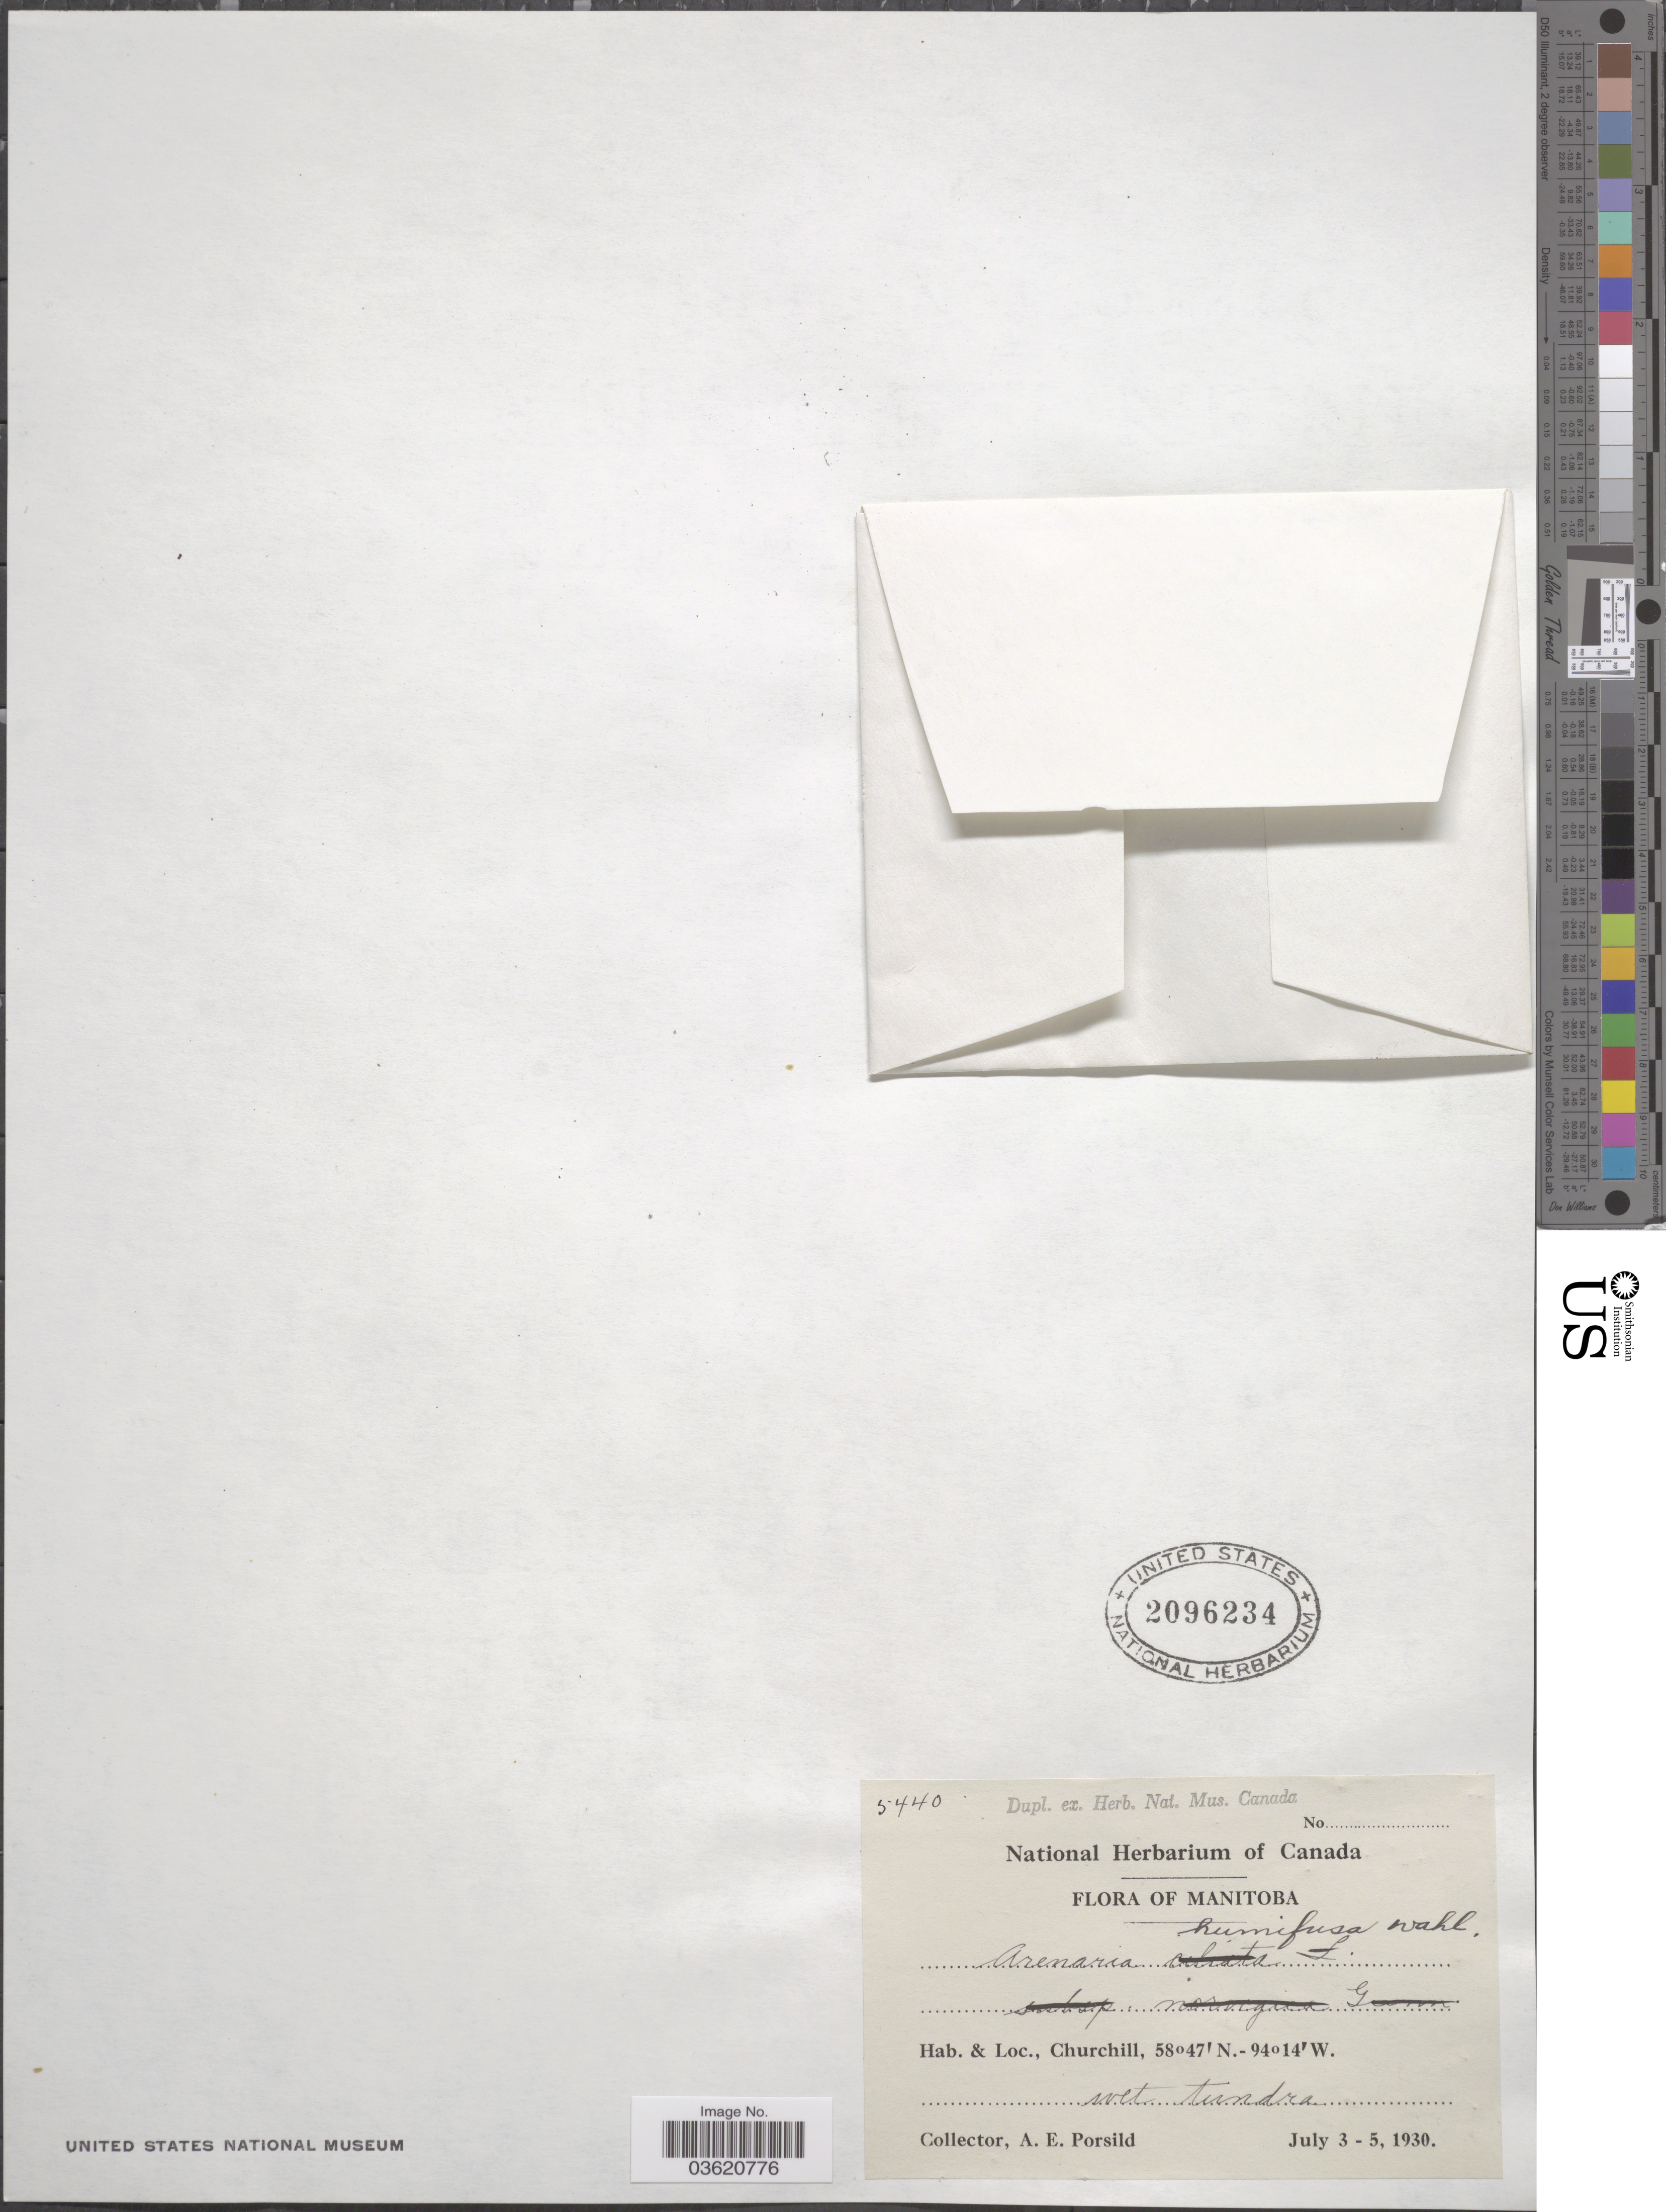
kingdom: Plantae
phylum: Tracheophyta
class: Magnoliopsida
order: Caryophyllales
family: Caryophyllaceae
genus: Arenaria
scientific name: Arenaria humifusa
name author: Wahlenb.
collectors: A. E. Porsild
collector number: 5440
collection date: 1950-07-03/1950-07-05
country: Canada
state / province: Manitoba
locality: Churchill.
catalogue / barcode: US 2096234